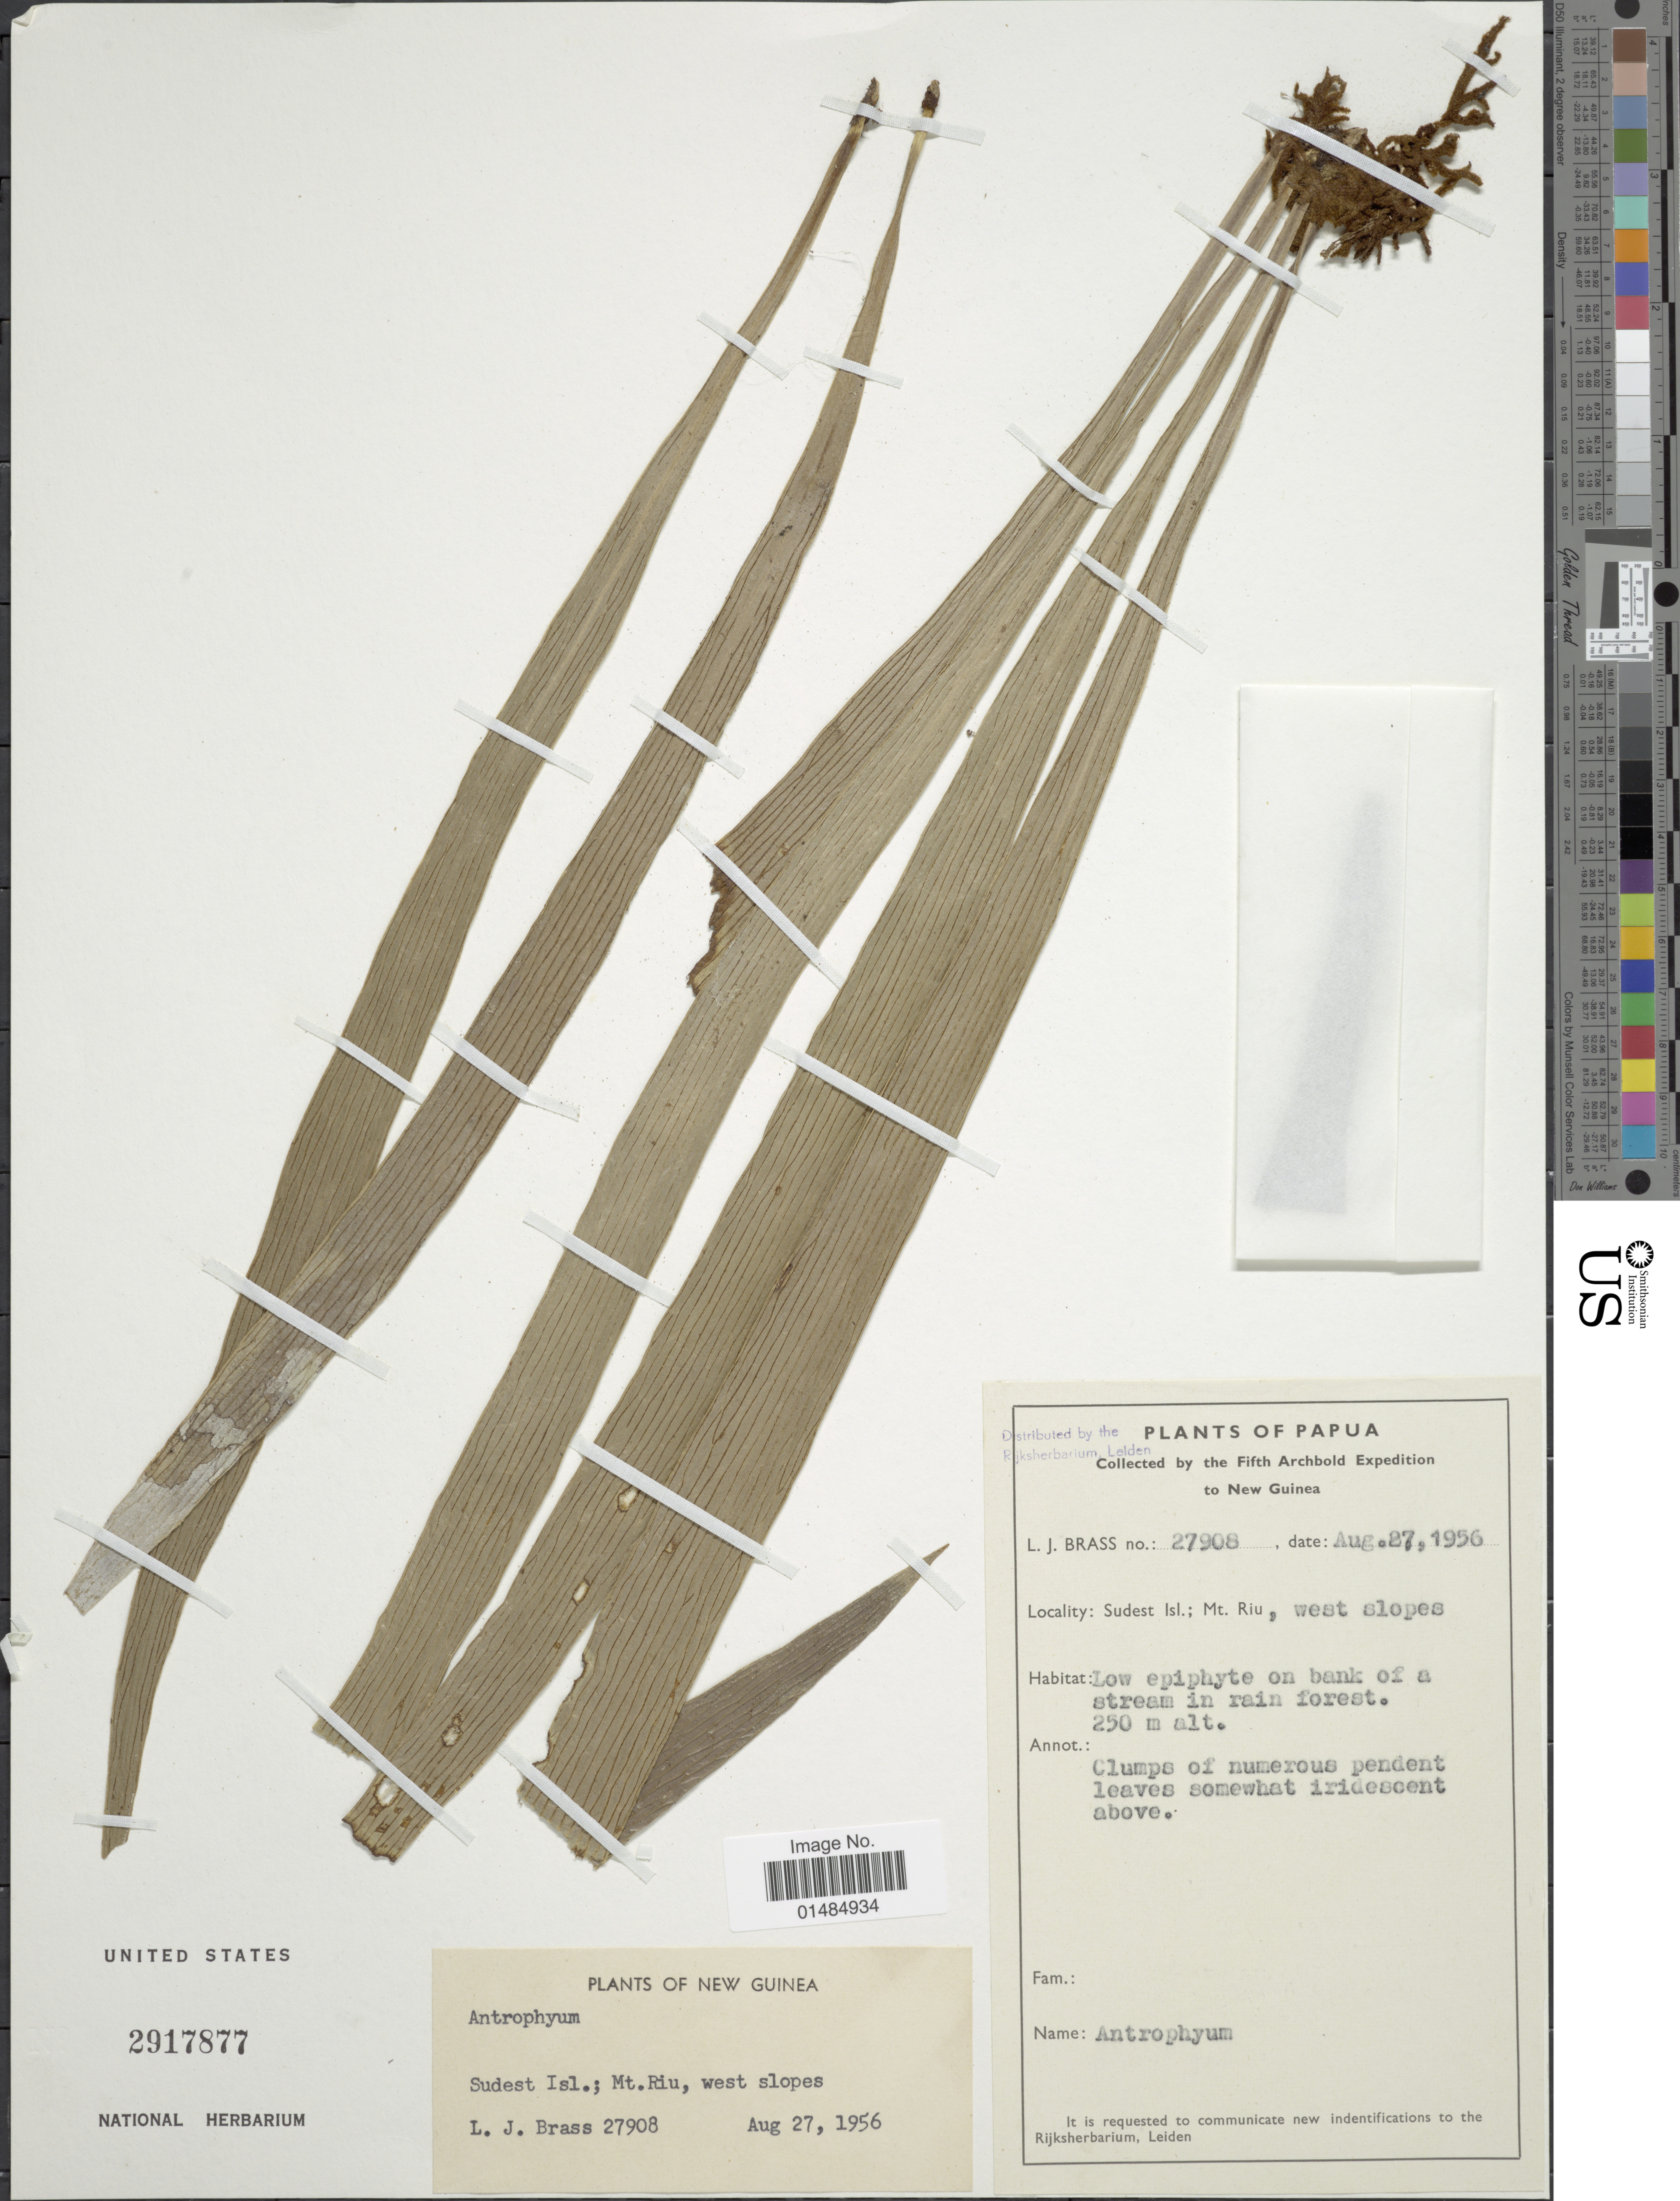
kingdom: Plantae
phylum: Tracheophyta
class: Polypodiopsida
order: Polypodiales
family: Pteridaceae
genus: Antrophyum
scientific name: Antrophyum strictum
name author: Mett.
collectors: L. J. Brass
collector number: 27908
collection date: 1956-08-27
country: Papua New Guinea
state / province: Milne Bay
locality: Papua new Guinea, Sudest Isl.; Mt. Riu, west slopes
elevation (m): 250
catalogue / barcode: US 2917877